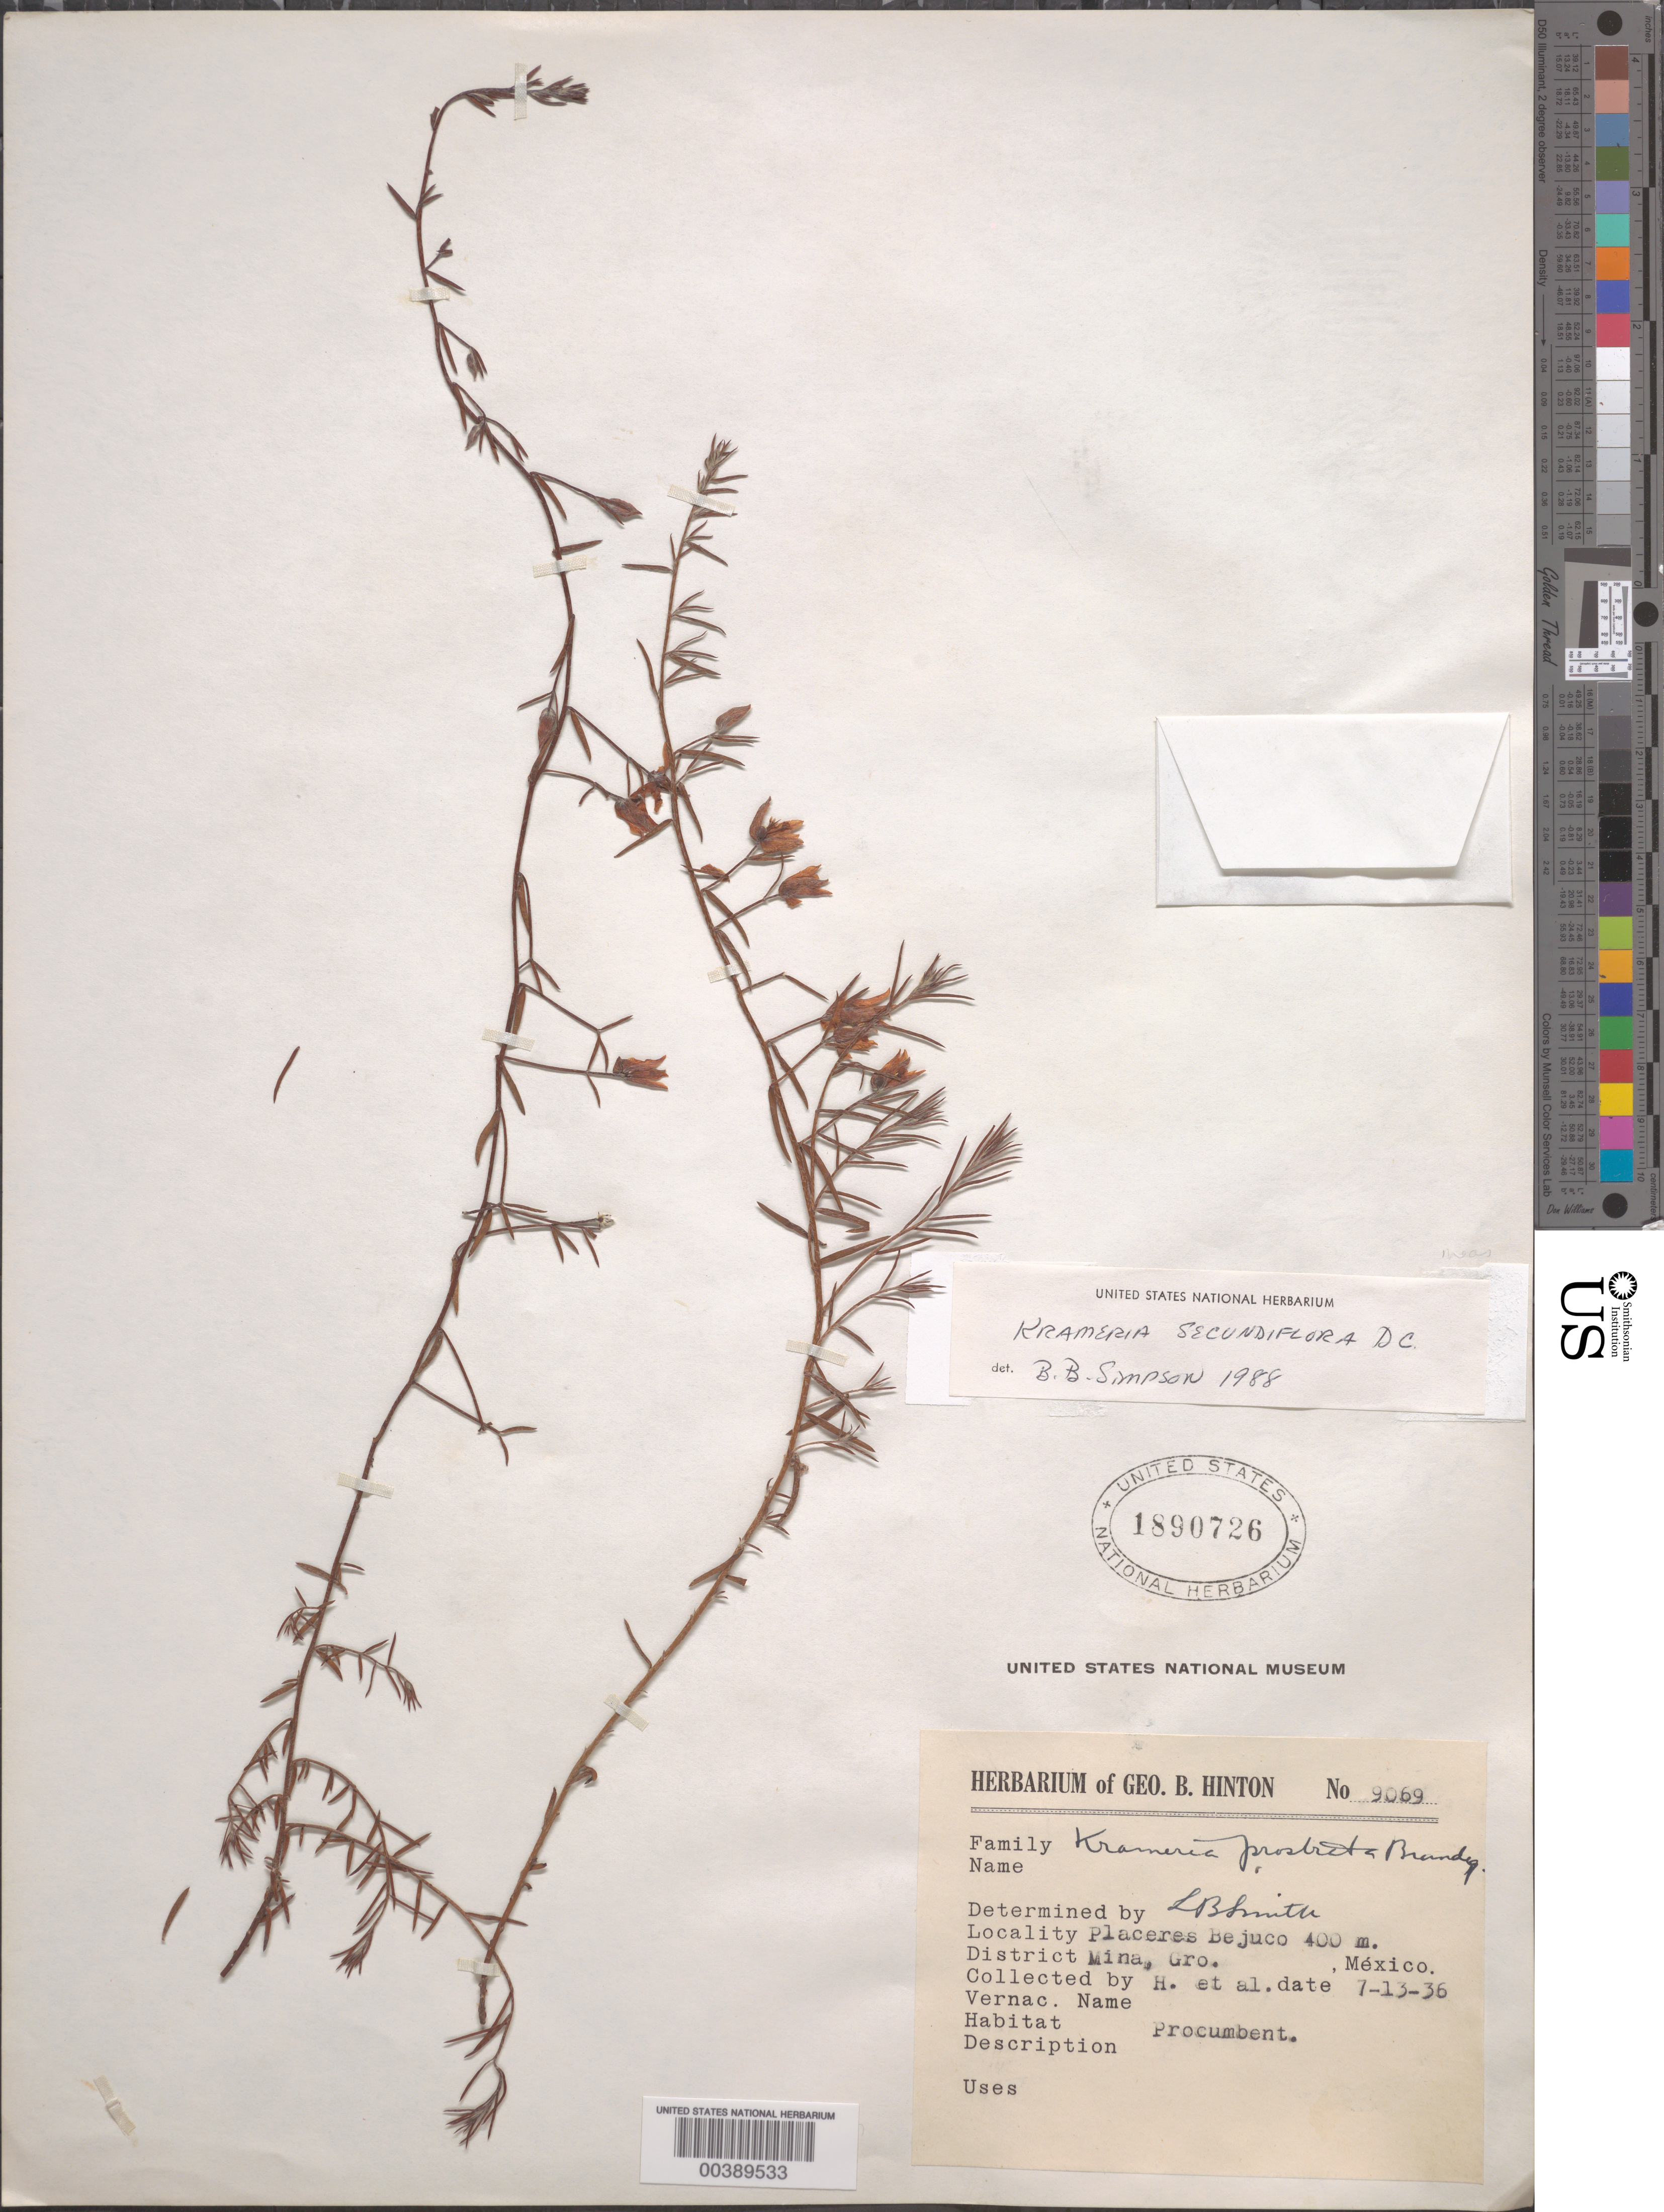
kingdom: Plantae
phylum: Tracheophyta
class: Magnoliopsida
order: Zygophyllales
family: Krameriaceae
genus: Krameria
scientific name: Krameria secundiflora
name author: DC.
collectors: G. B. Hinton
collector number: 9069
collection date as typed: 13 Jul 1936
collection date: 1936-07-13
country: Mexico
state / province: Guerrero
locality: Mina mun. (?), Placeres Bejuco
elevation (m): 400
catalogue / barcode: US 1890726